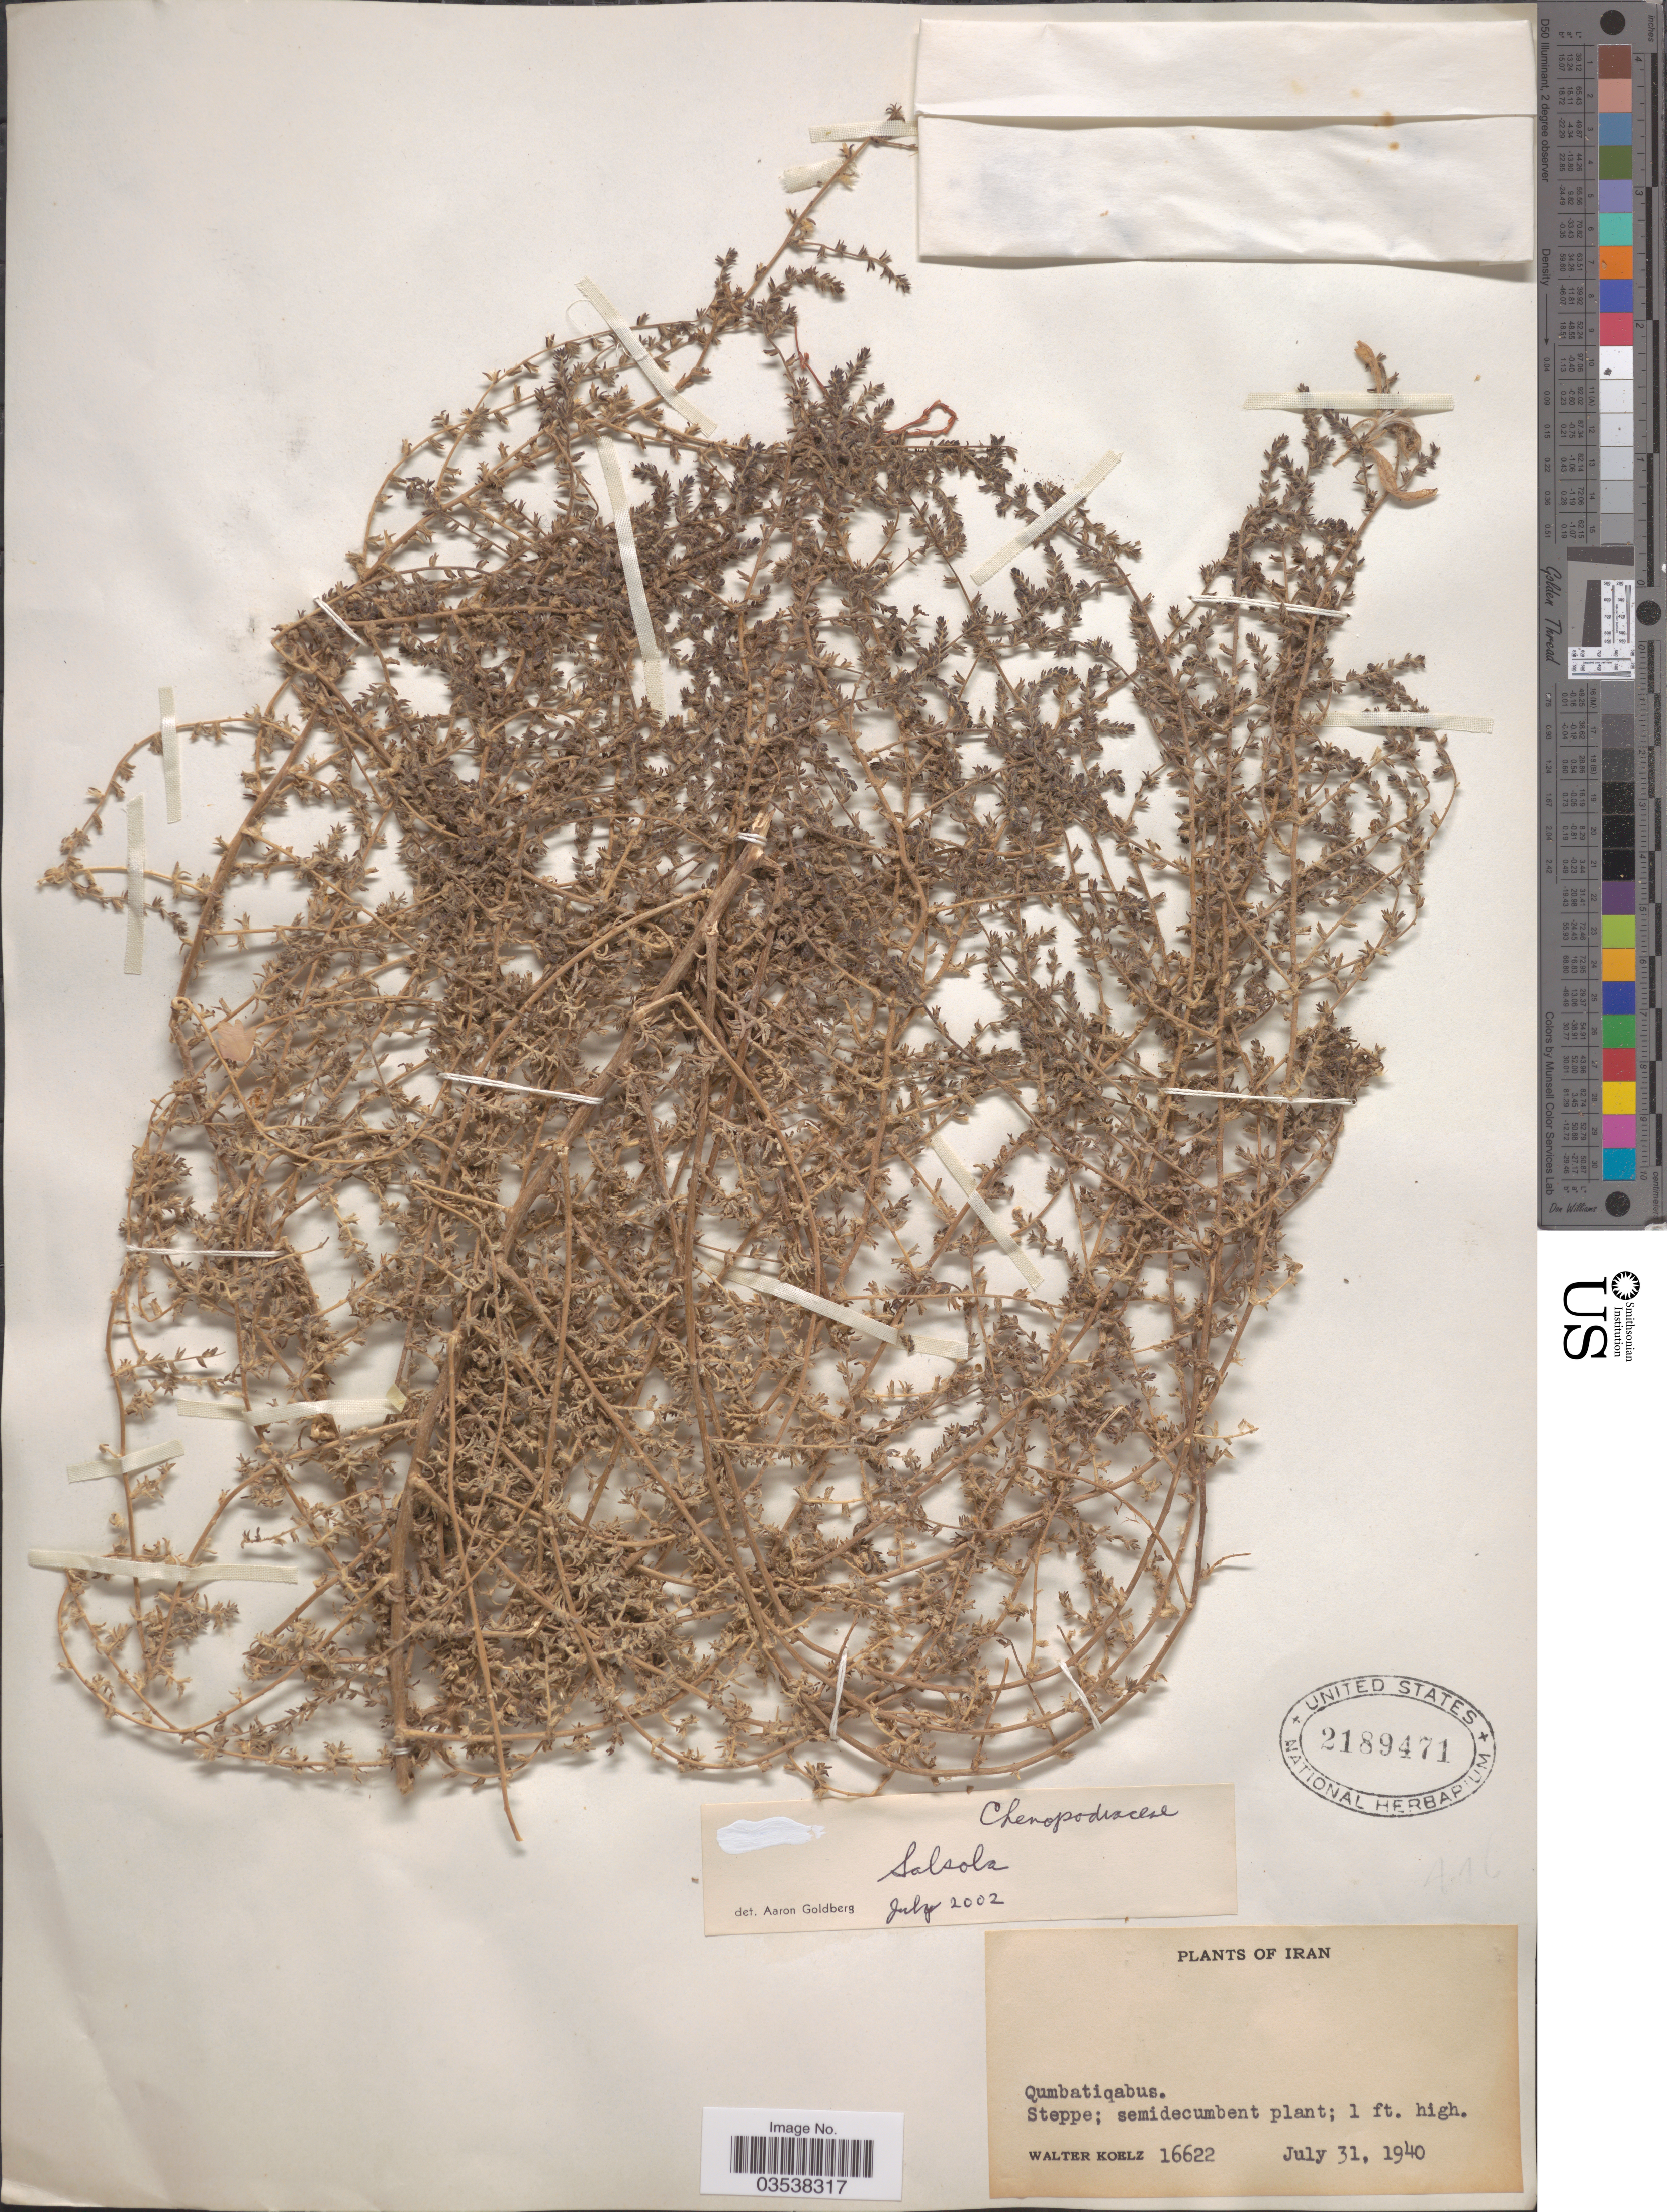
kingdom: Plantae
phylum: Tracheophyta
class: Magnoliopsida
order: Caryophyllales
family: Amaranthaceae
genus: Salsola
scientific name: Salsola sp.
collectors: W. N. Koelz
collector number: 16622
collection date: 1940-07-31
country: Iran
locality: Steppe [unsure placement].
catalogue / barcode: US 2189471